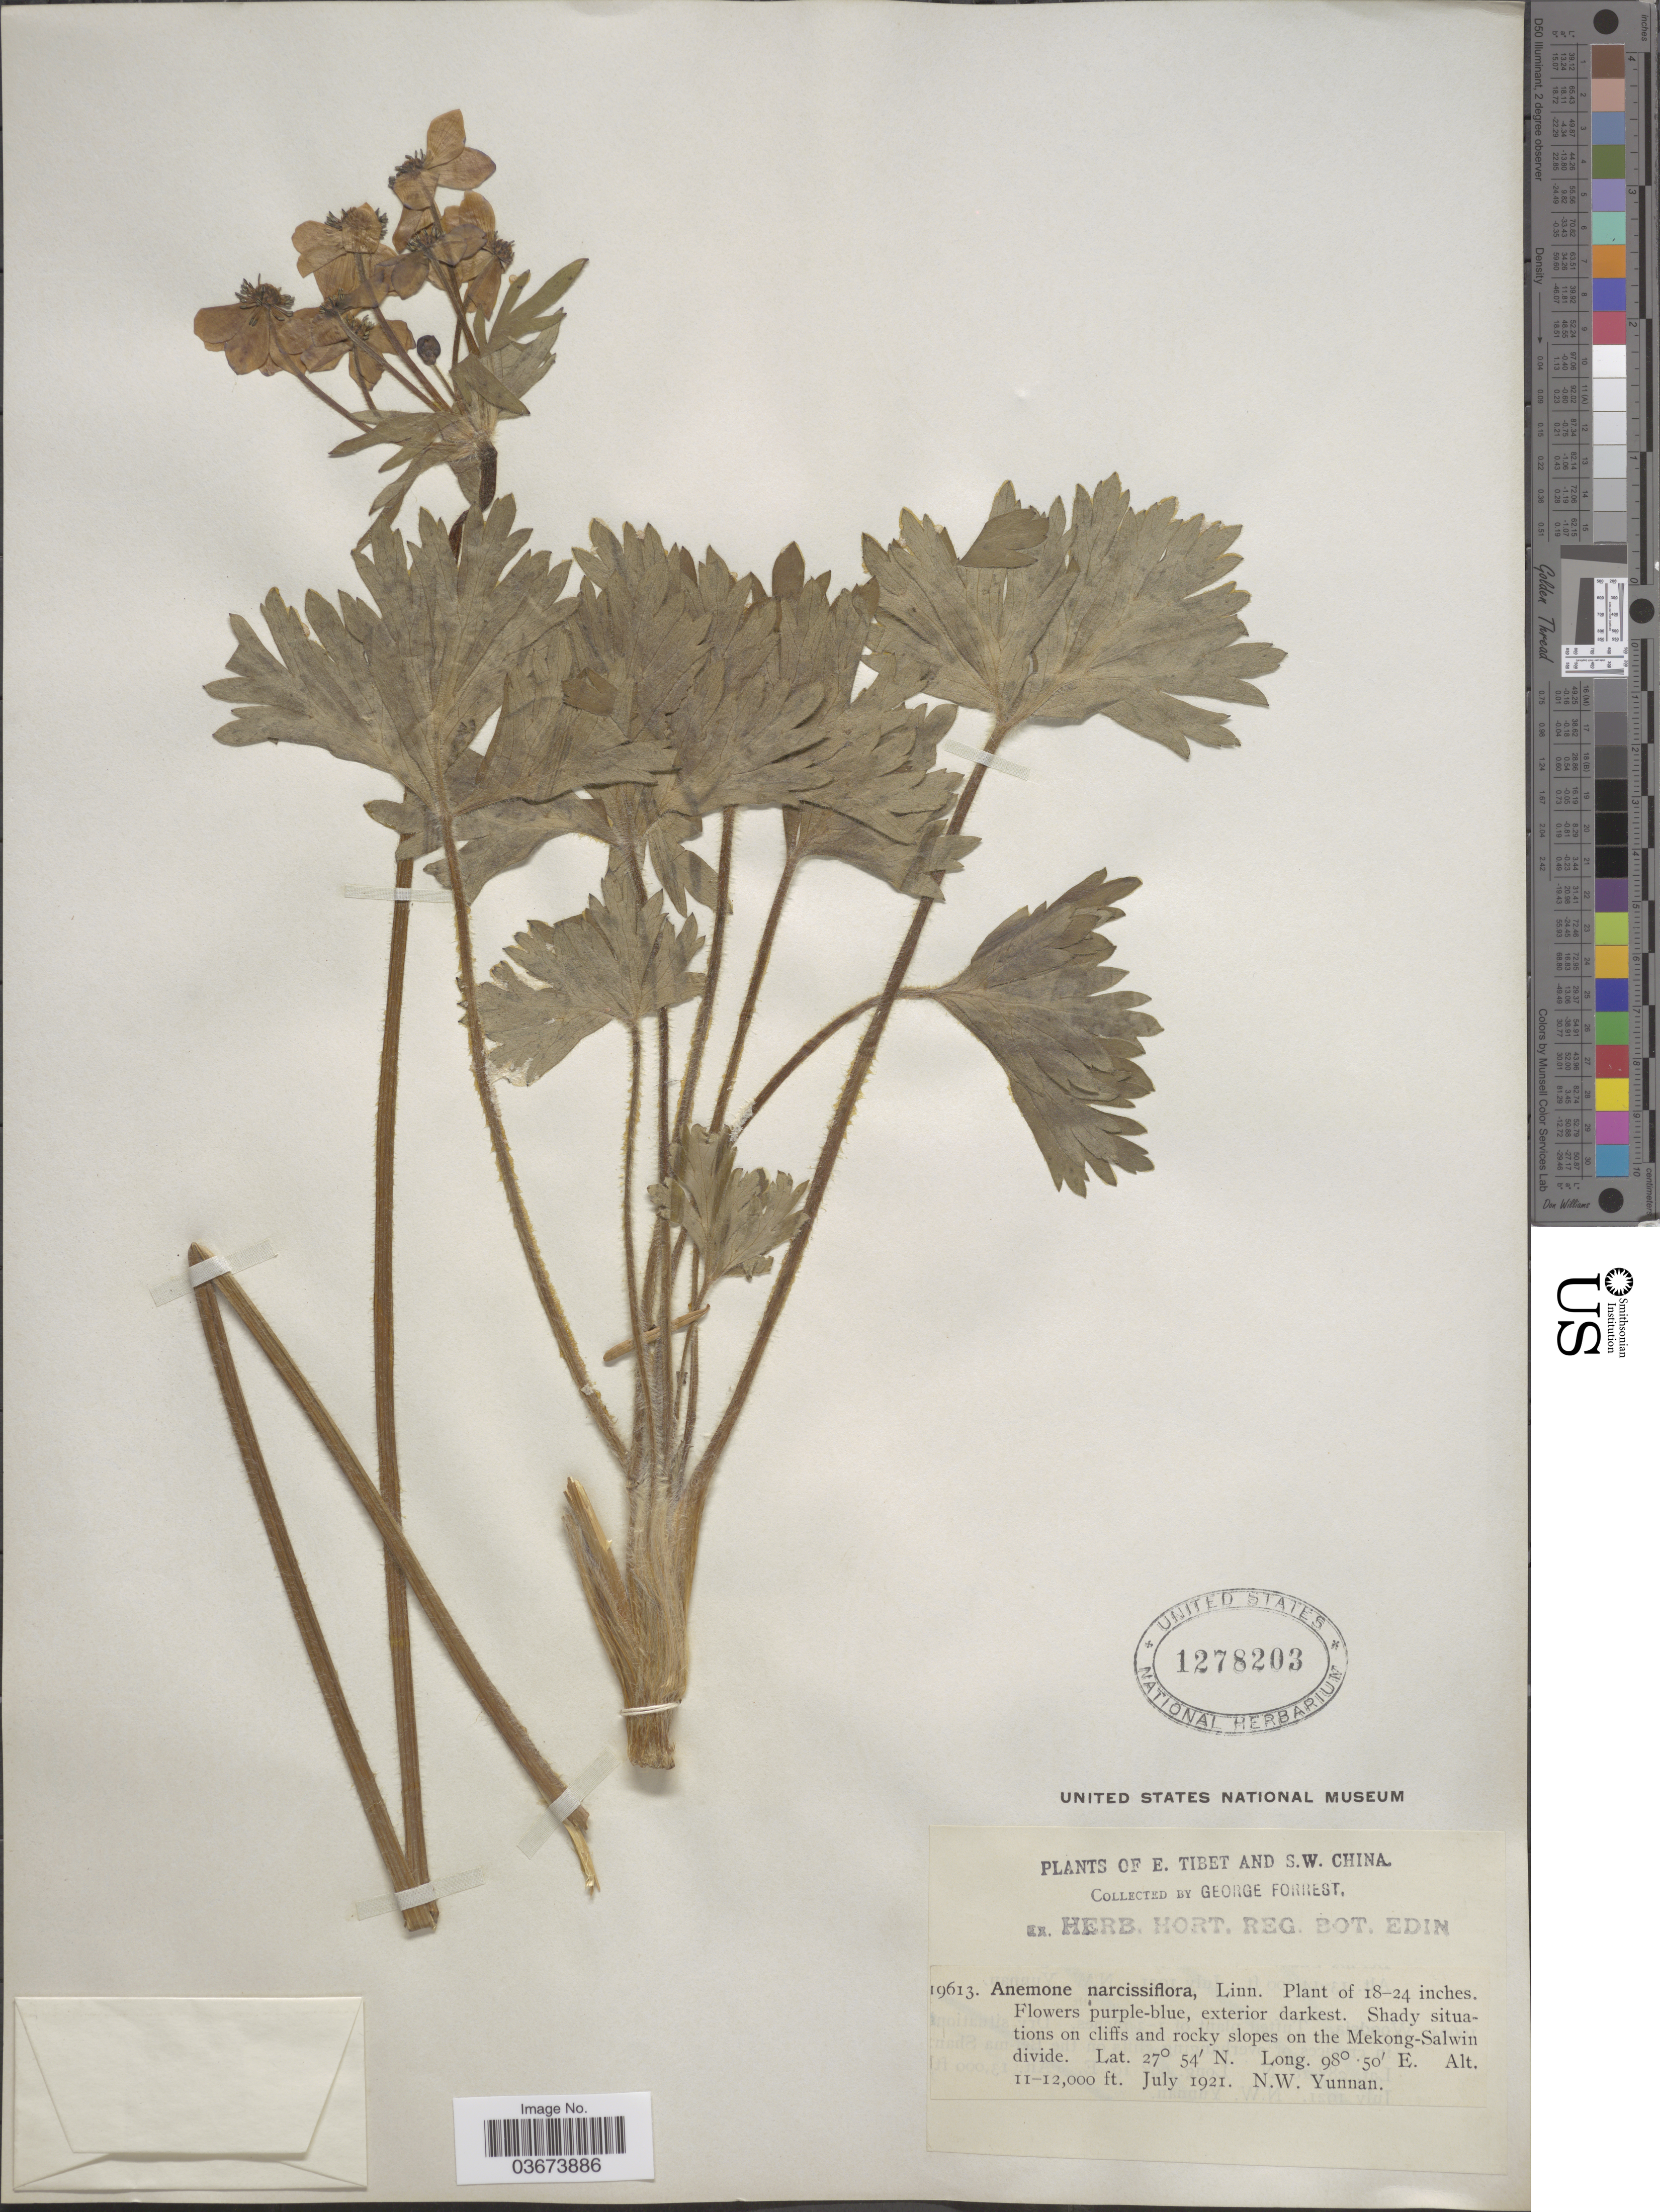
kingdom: Plantae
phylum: Tracheophyta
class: Magnoliopsida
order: Ranunculales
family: Ranunculaceae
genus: Anemone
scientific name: Anemone narcissiflora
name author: L.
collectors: G. Forrest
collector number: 19613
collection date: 1921-07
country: China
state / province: Yunnan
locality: S.W. China. On the Mekong-Salwin divide. N.W. Yunnan.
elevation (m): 3353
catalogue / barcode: US 1278203